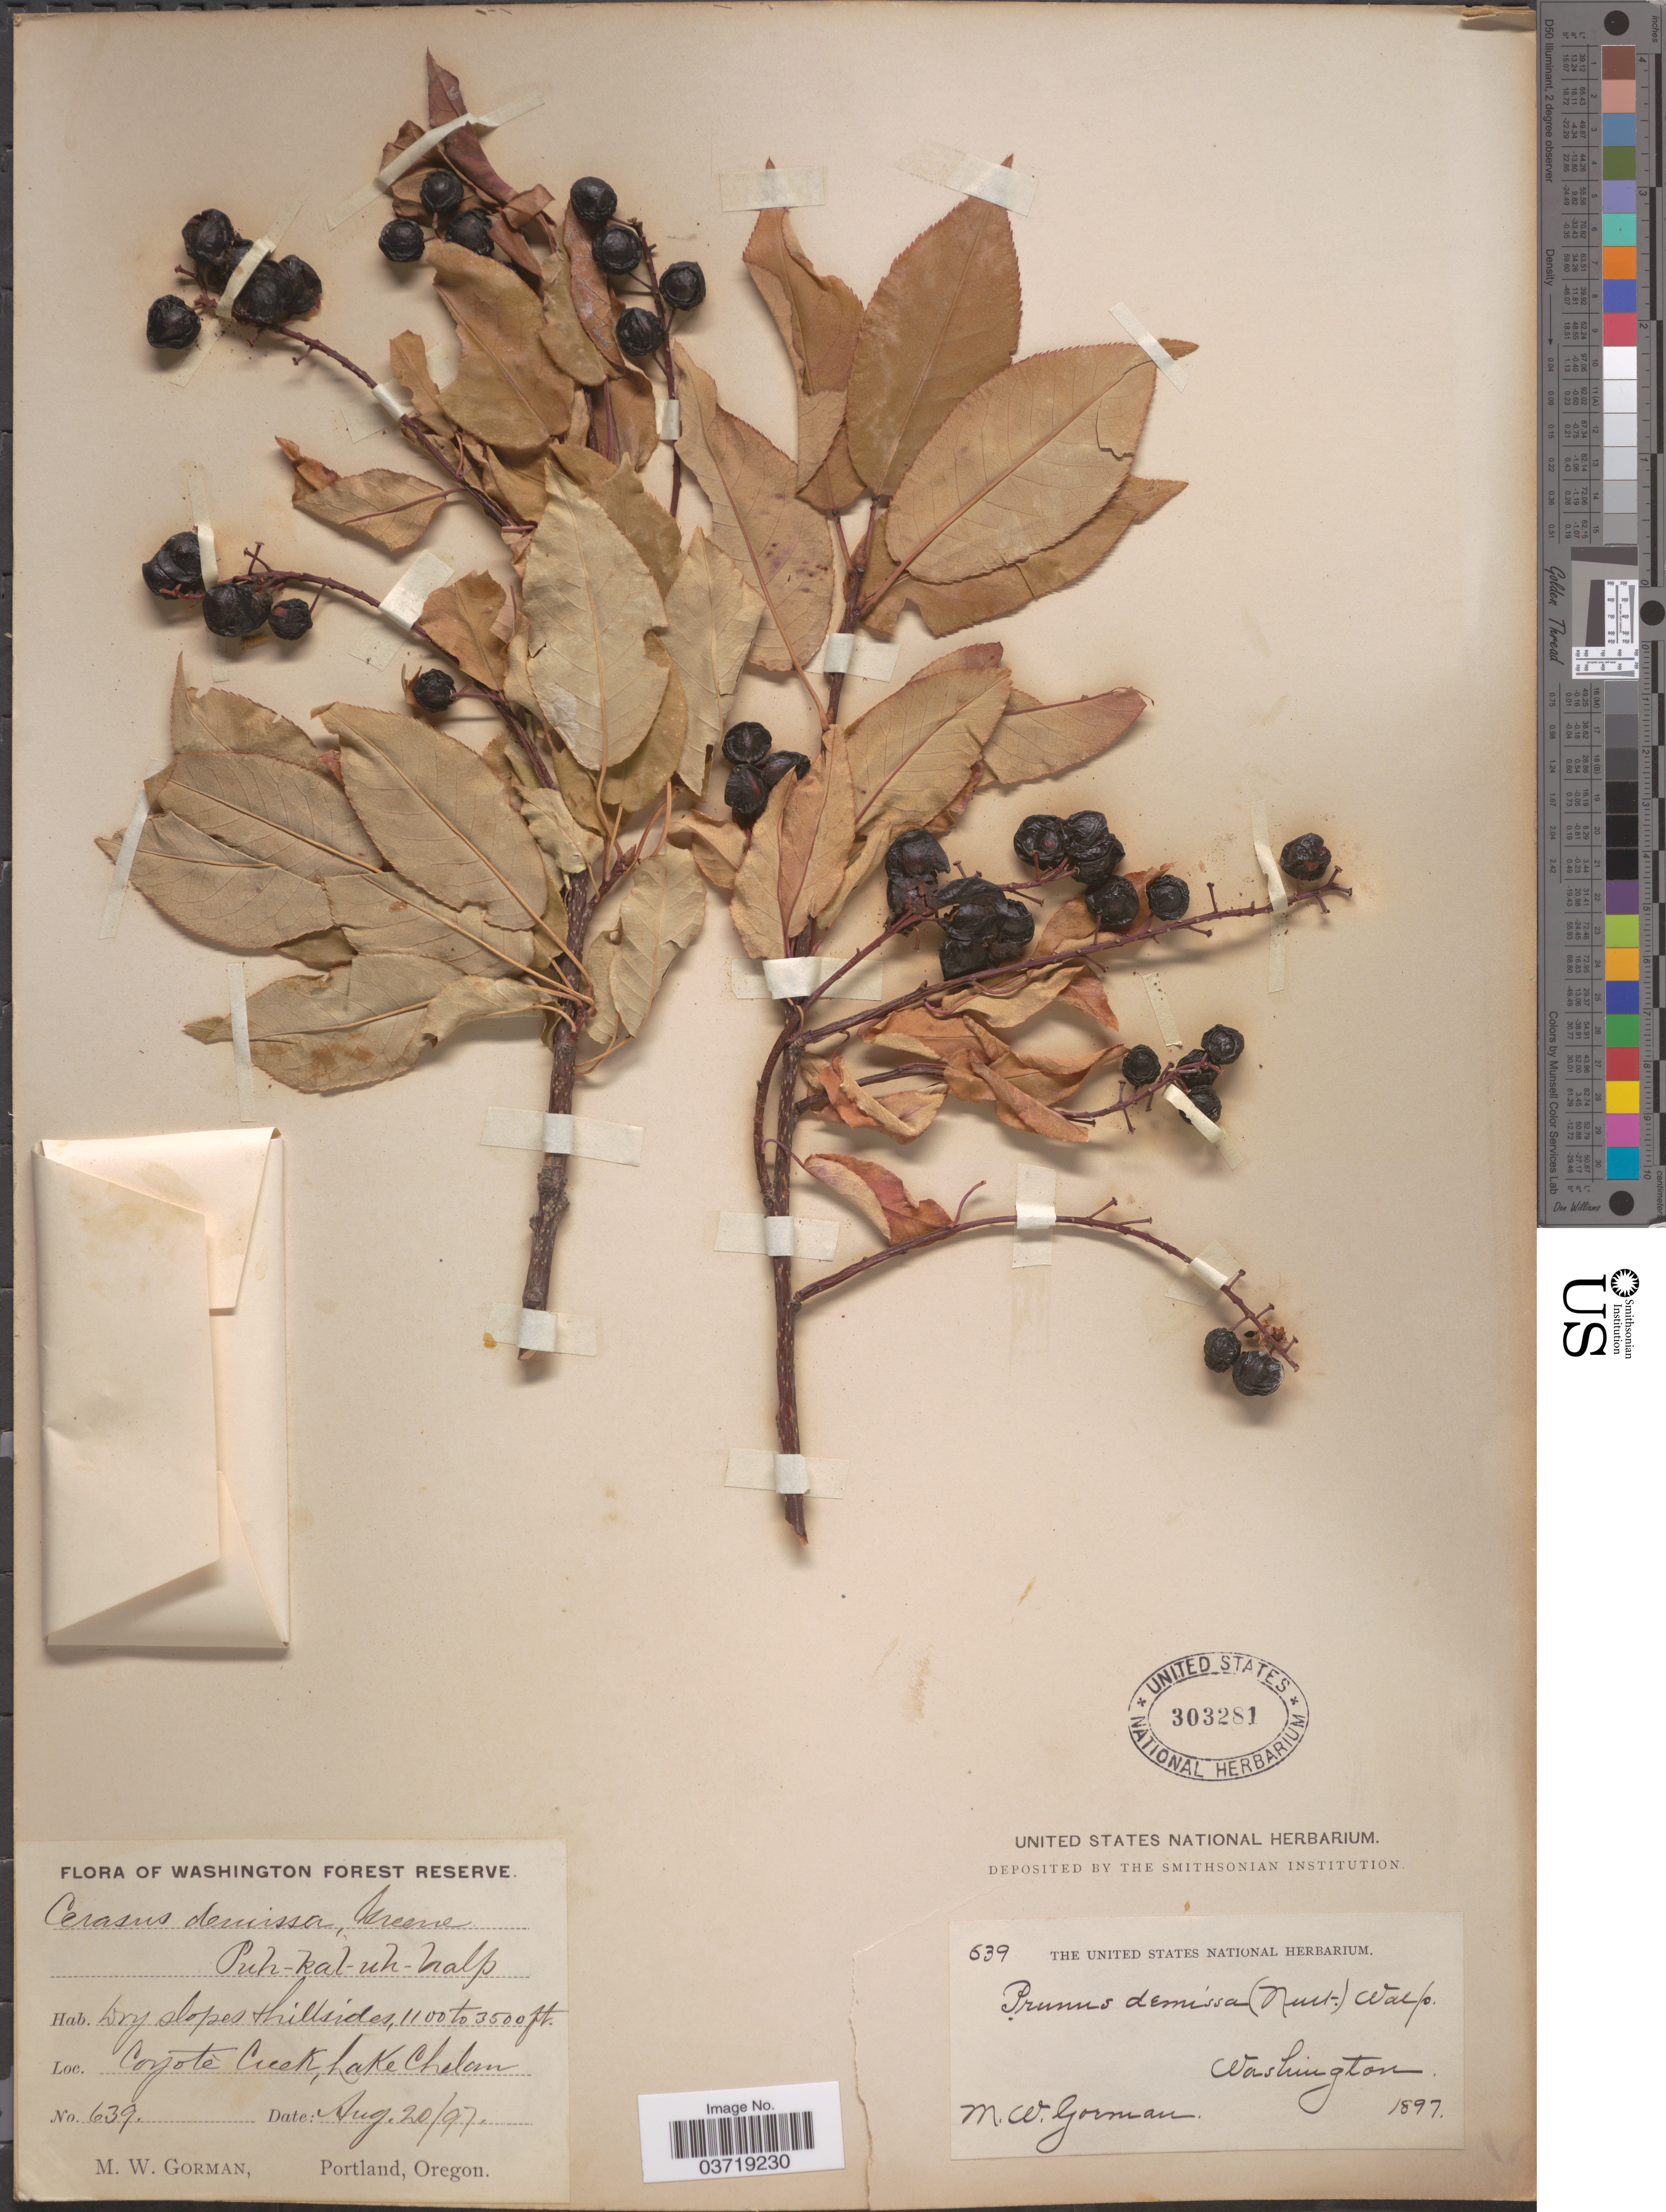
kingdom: Plantae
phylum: Tracheophyta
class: Magnoliopsida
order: Rosales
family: Rosaceae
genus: Prunus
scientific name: Prunus virginiana var. demissa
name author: (Nutt.) Torr.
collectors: M. W. Gorman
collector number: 639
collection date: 1897-08-20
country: United States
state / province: Washington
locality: Washington Forest Reserve. Dry slopes+ hillsides. Coyotè Creek, Lake Chelan.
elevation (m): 335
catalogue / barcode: US 303281